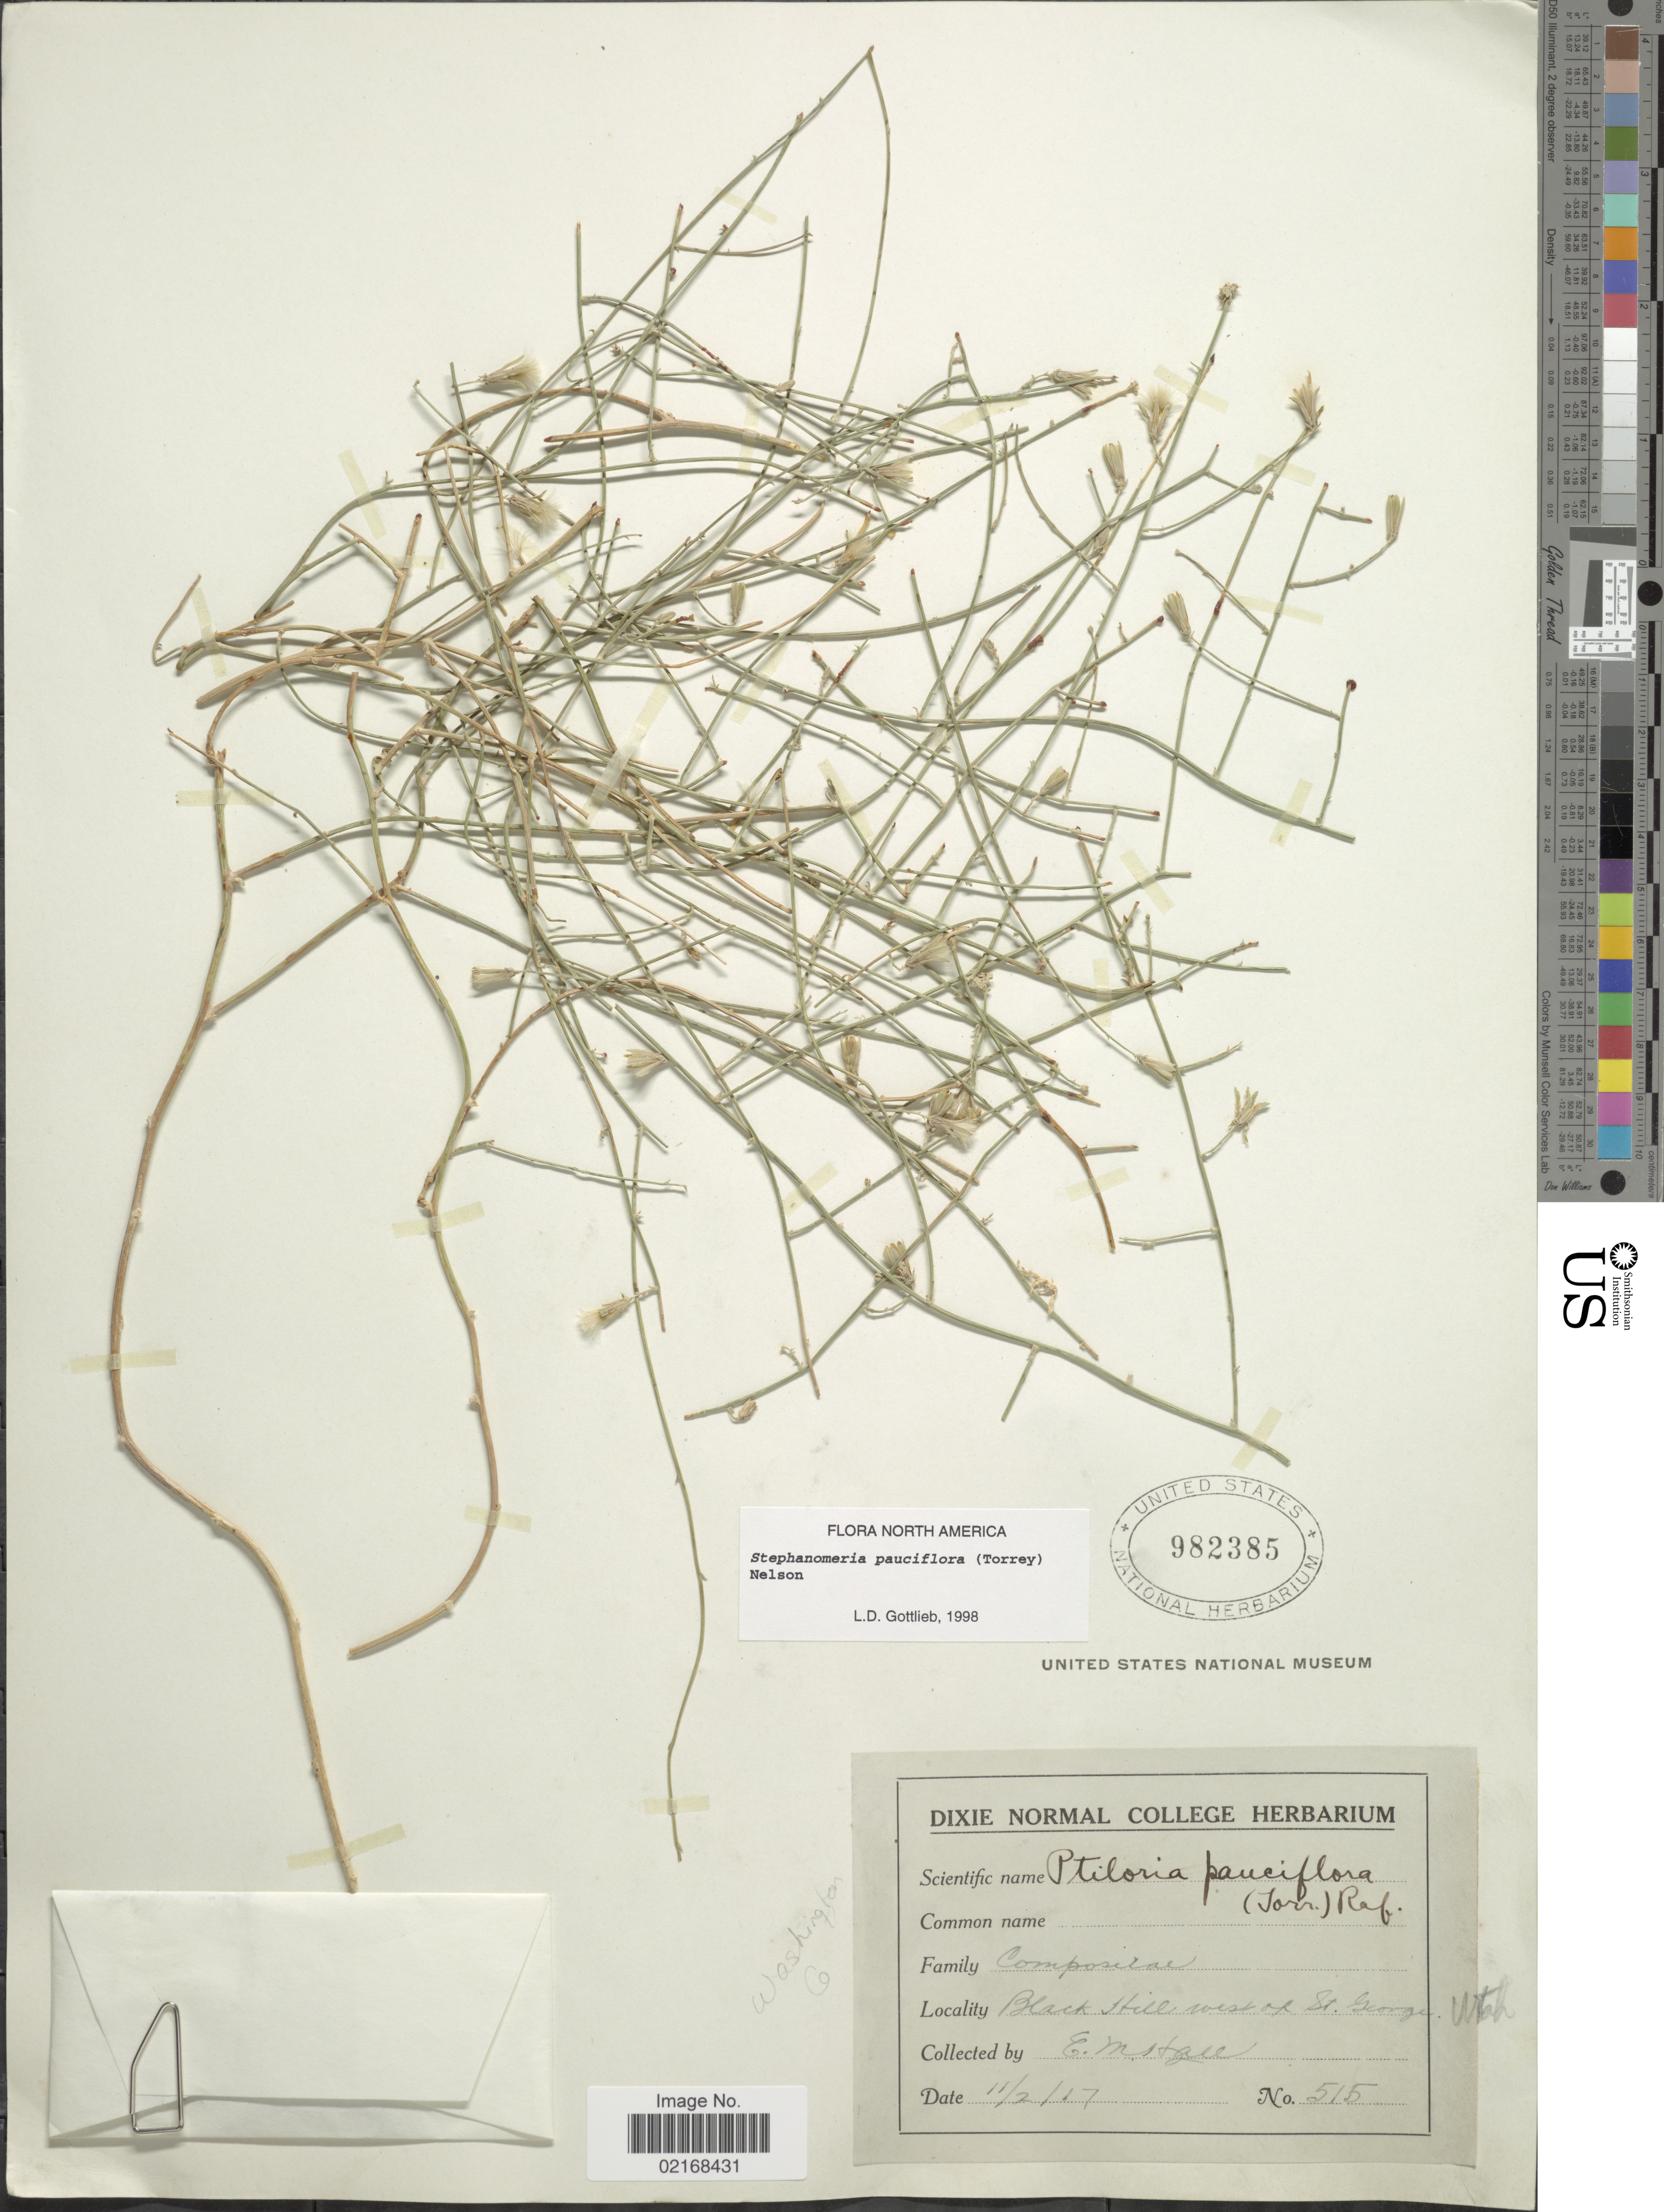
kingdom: Plantae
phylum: Tracheophyta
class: Magnoliopsida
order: Asterales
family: Asteraceae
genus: Stephanomeria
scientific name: Stephanomeria pauciflora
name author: (Torr.) A. Nelson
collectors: E. Hall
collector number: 515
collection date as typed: Transcribed d/m/y: 2/11/17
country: United States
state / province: Utah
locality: Black Hill west of St. George, Utah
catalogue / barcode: US 982385